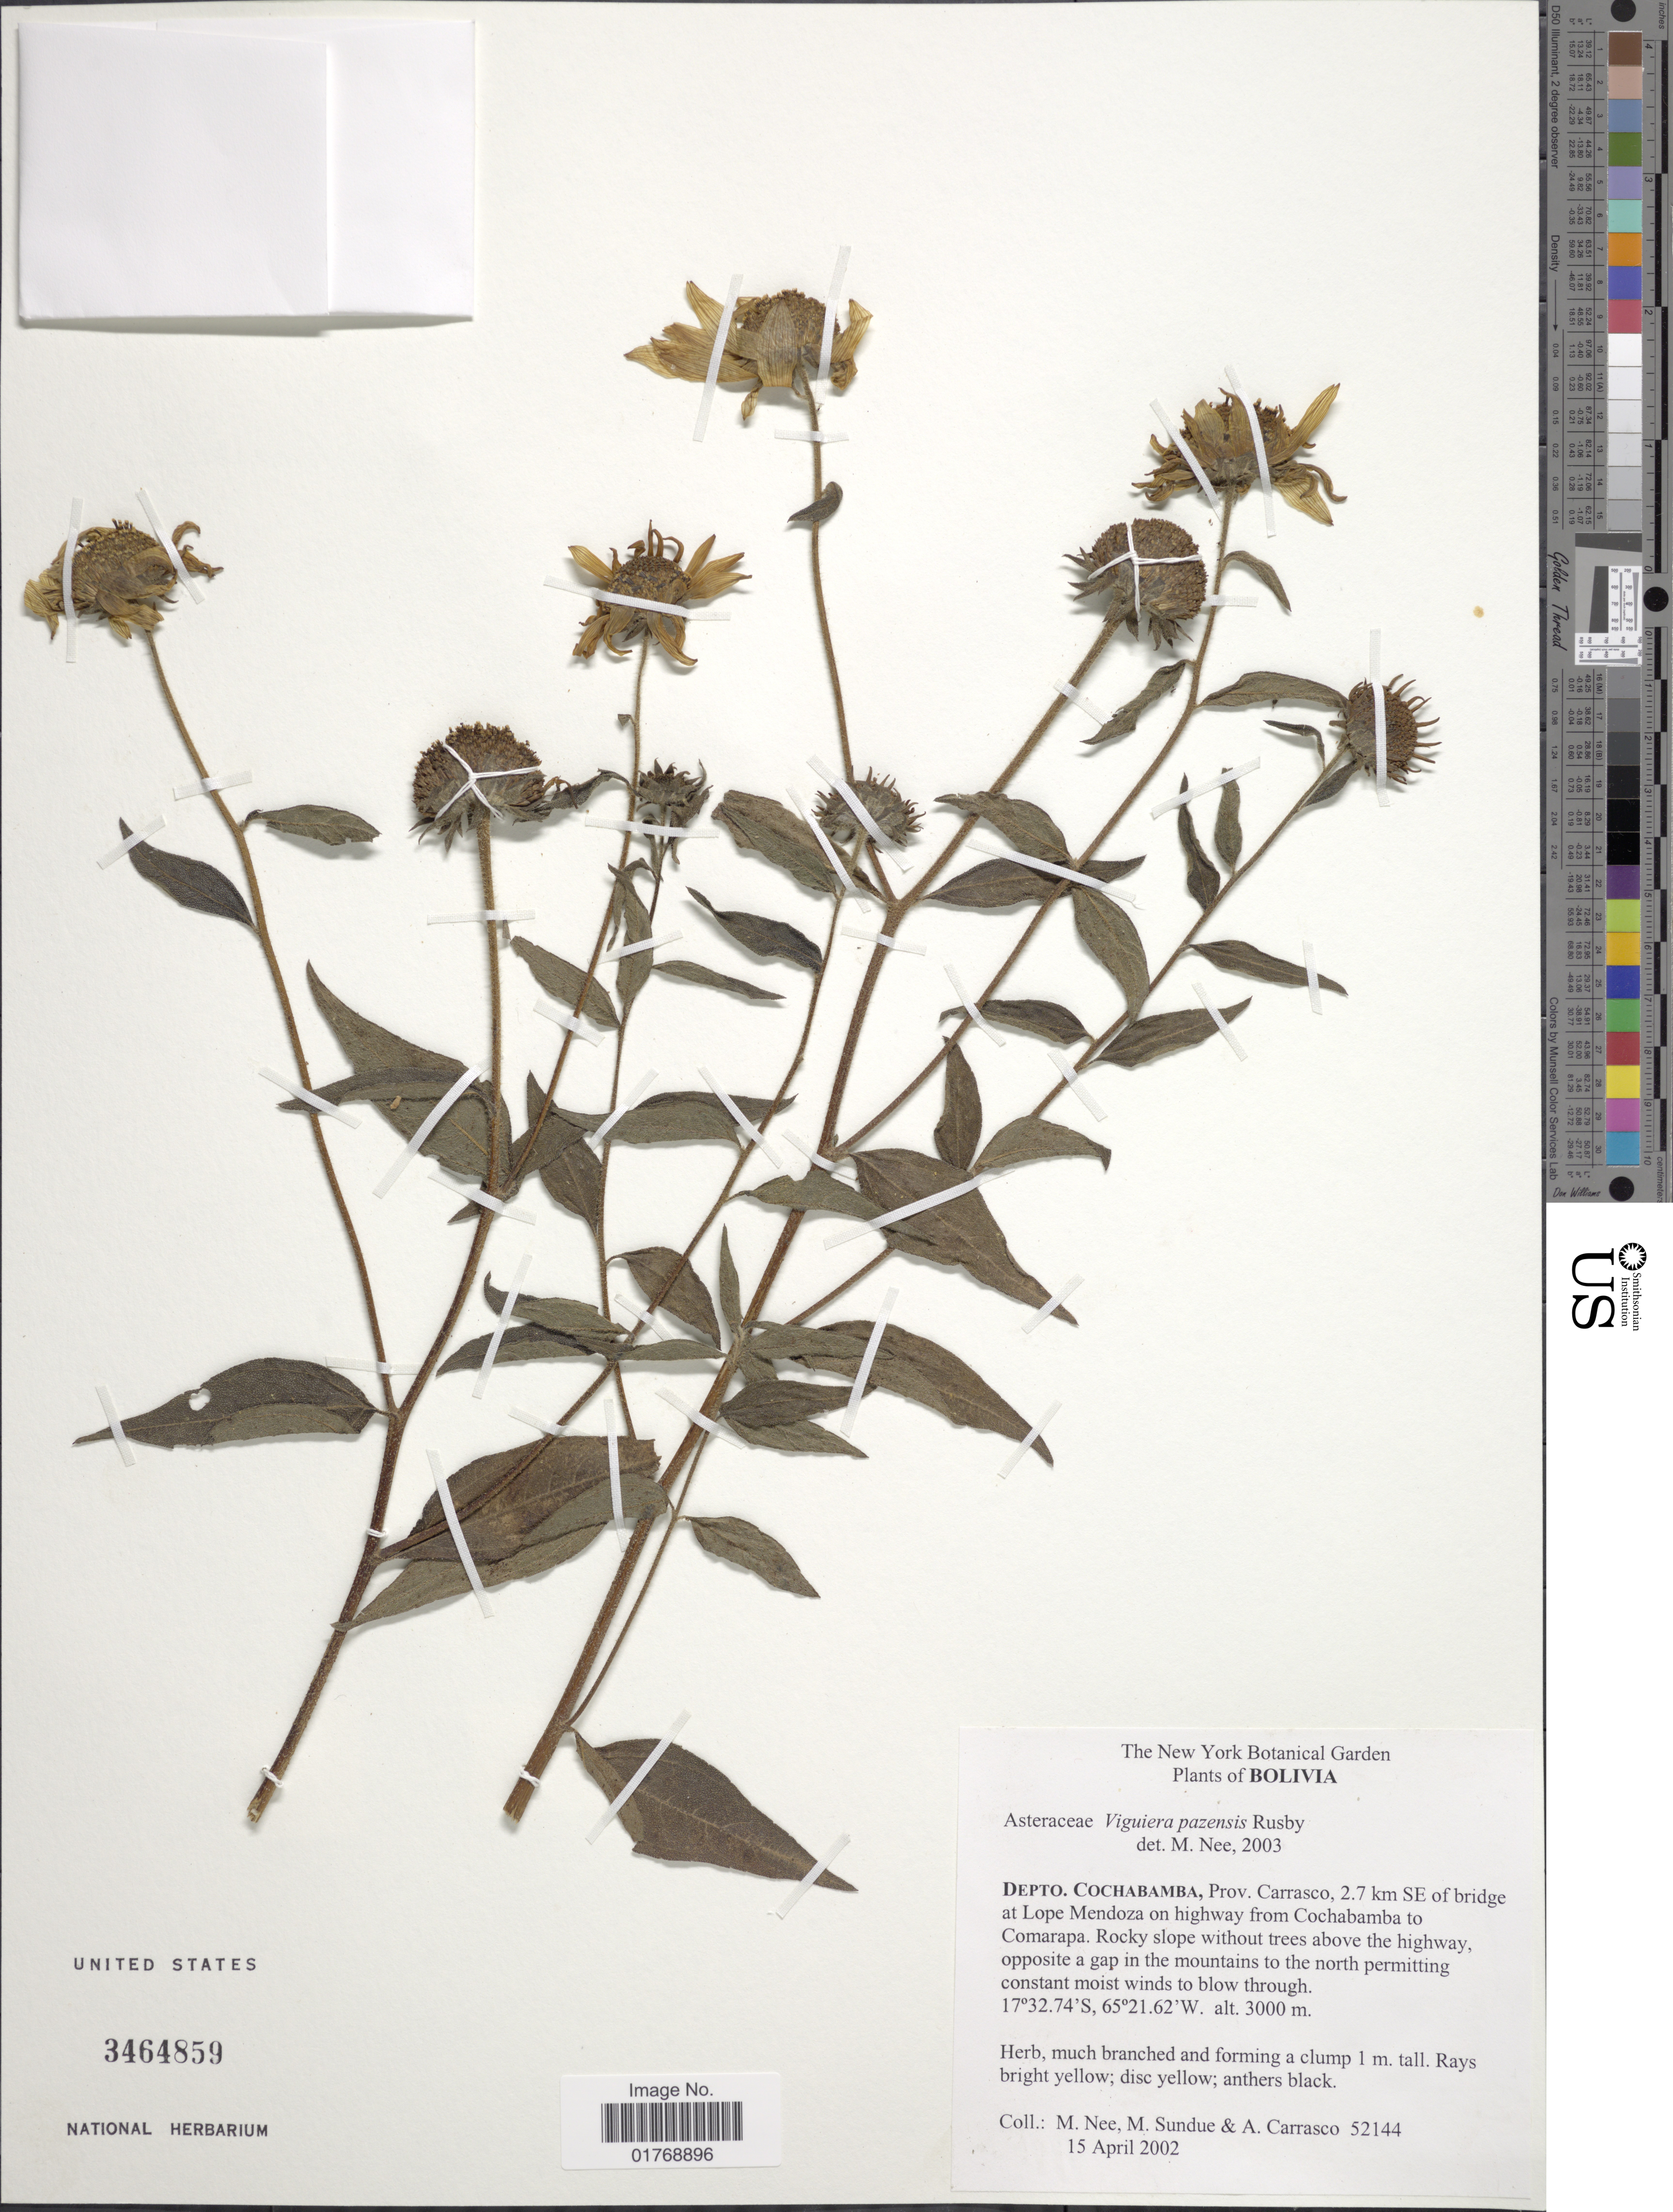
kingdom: Plantae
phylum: Tracheophyta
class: Magnoliopsida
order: Asterales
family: Asteraceae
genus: Viguiera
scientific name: Viguiera procumbens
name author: (Pers.) S.F. Blake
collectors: M. Nee, M. Sundue & A. Carrasco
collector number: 52144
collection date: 2002-04-15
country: Bolivia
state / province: Cochabamba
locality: Prov. Carrasco, 2.7 km SE of bridge at Lope Mendoza on highway from Cochabamba to Comarapa, Rocky slope without trees above the highway, opposite a gap in the mountains to the north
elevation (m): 3000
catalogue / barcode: US 3464859